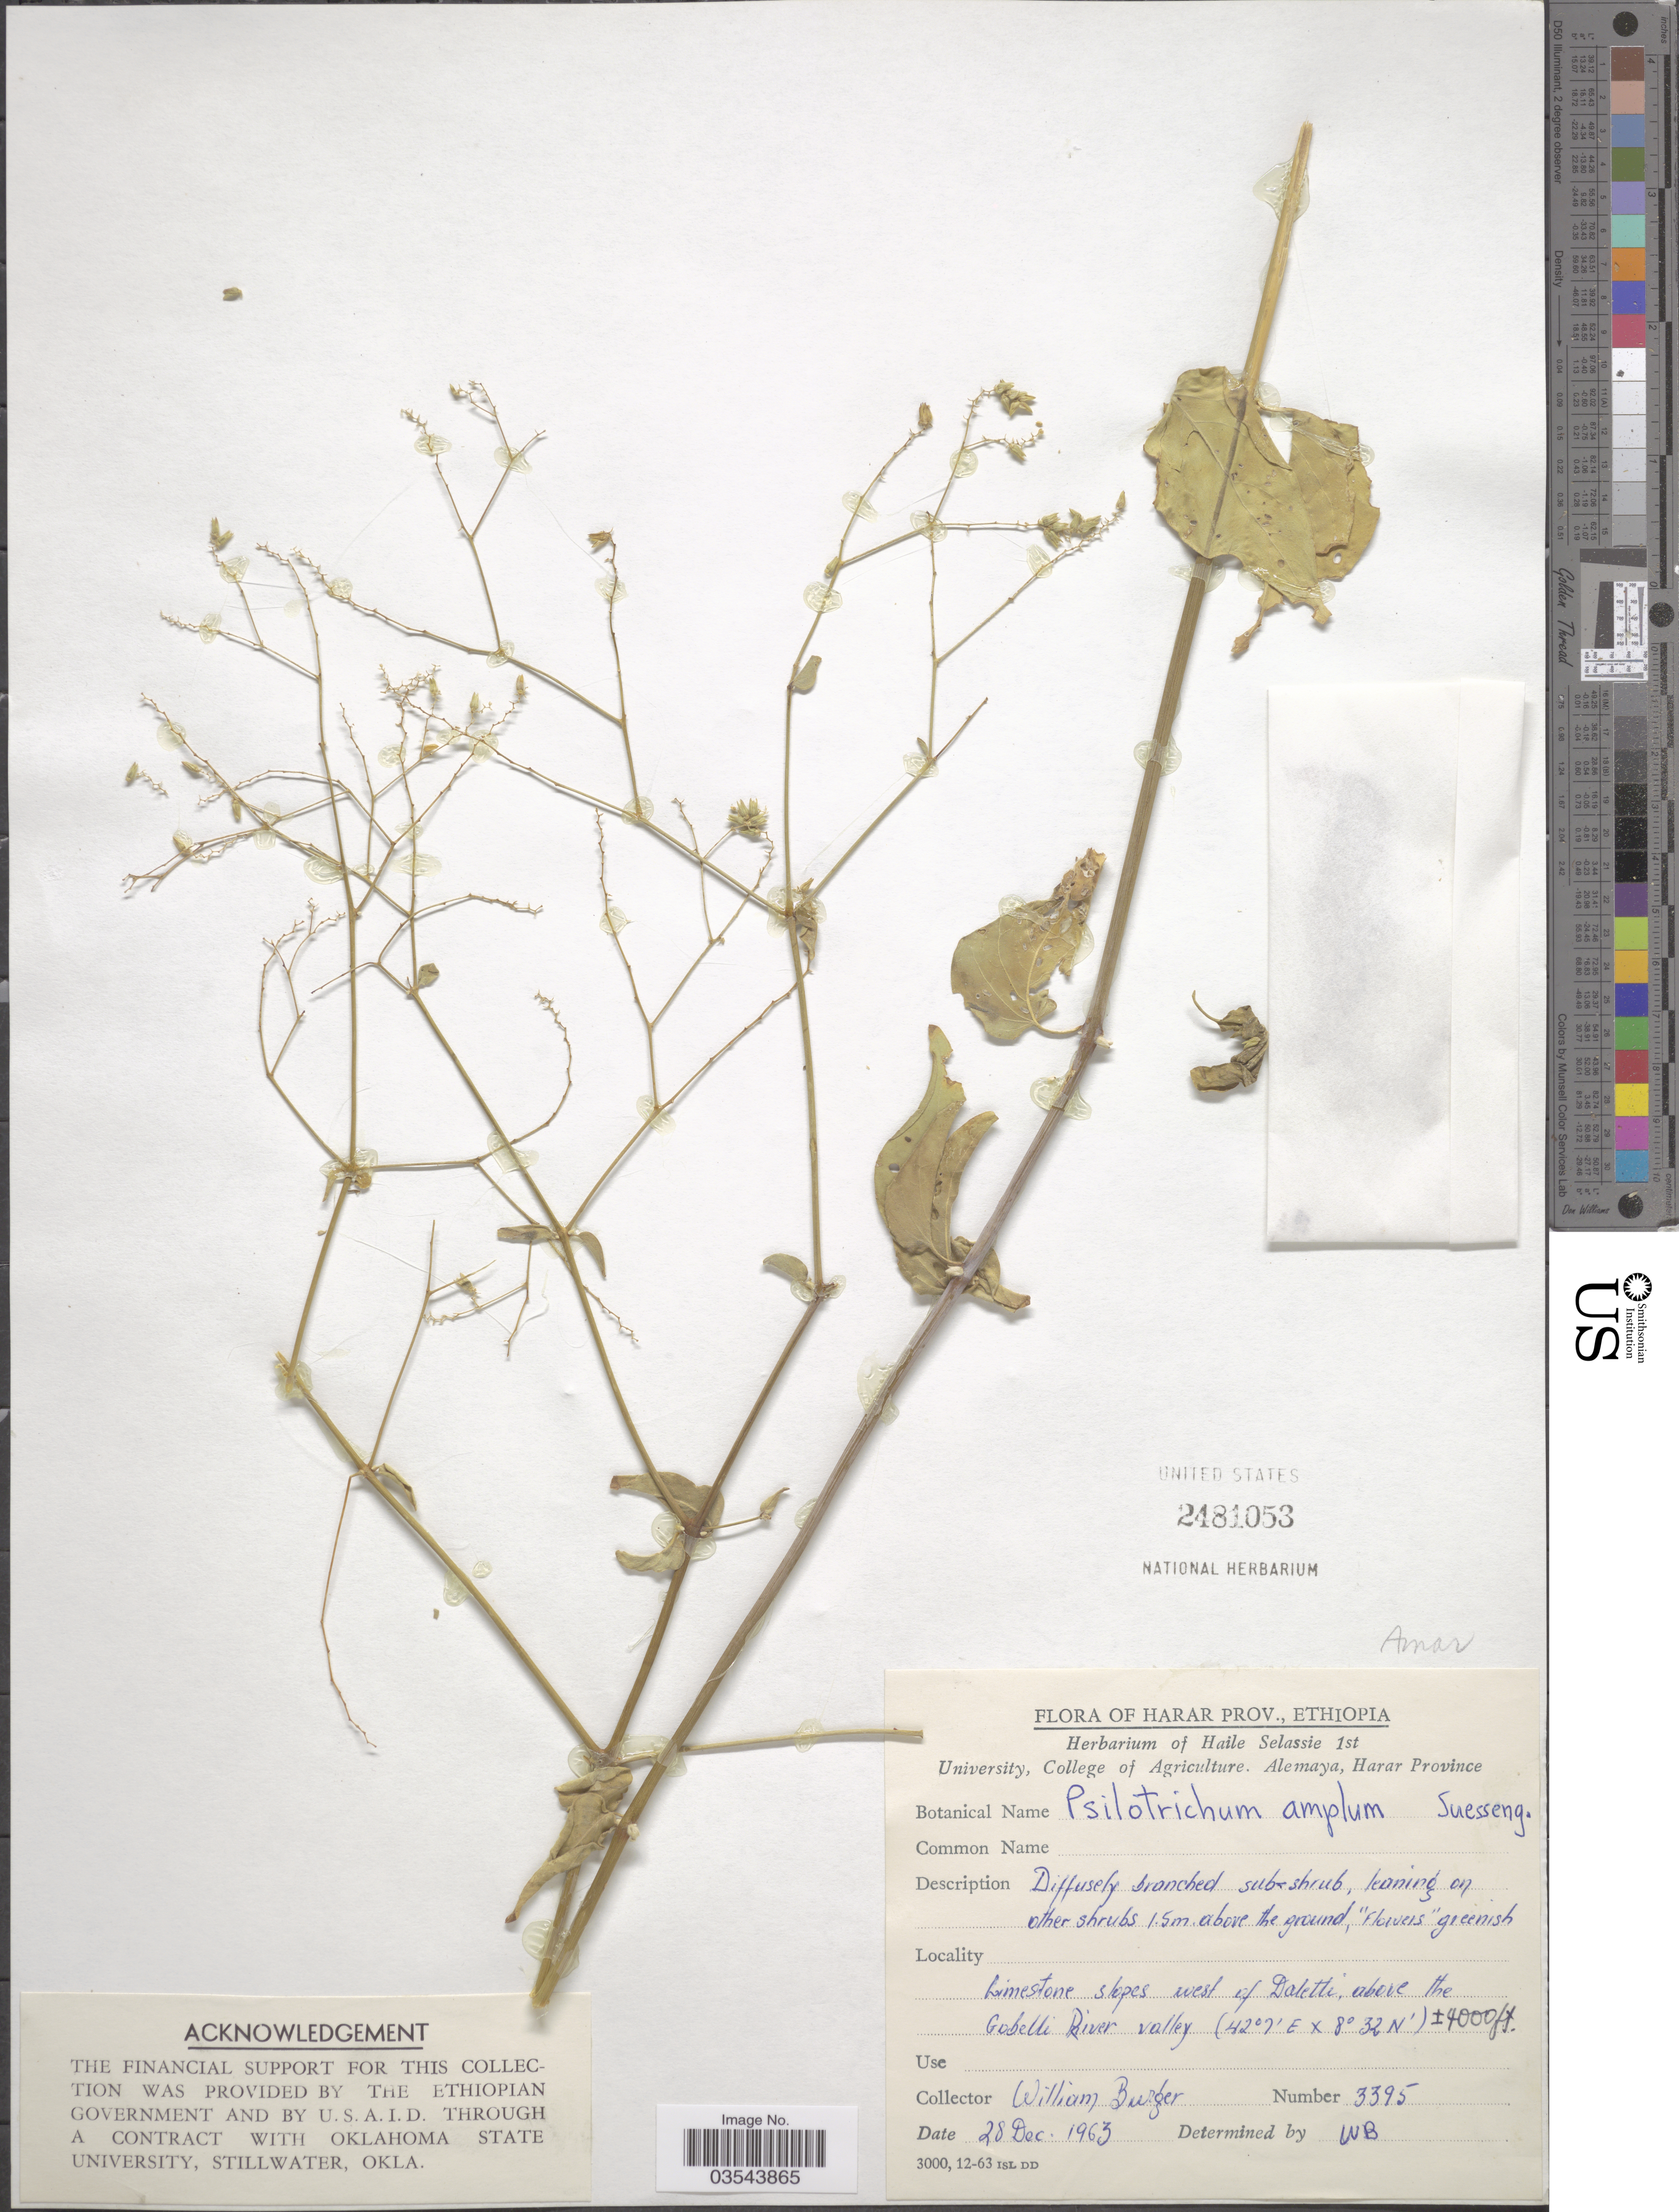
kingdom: Plantae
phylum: Tracheophyta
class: Magnoliopsida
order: Caryophyllales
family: Amaranthaceae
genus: Psilotrichum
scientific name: Psilotrichum amplum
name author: Suess.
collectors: W. Burger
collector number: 3395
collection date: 1963-12-28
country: Ethiopia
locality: Harar Prov., Limestone slopes west of Daletti, above the Gobelli River valley.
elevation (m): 1219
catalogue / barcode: US 2481053